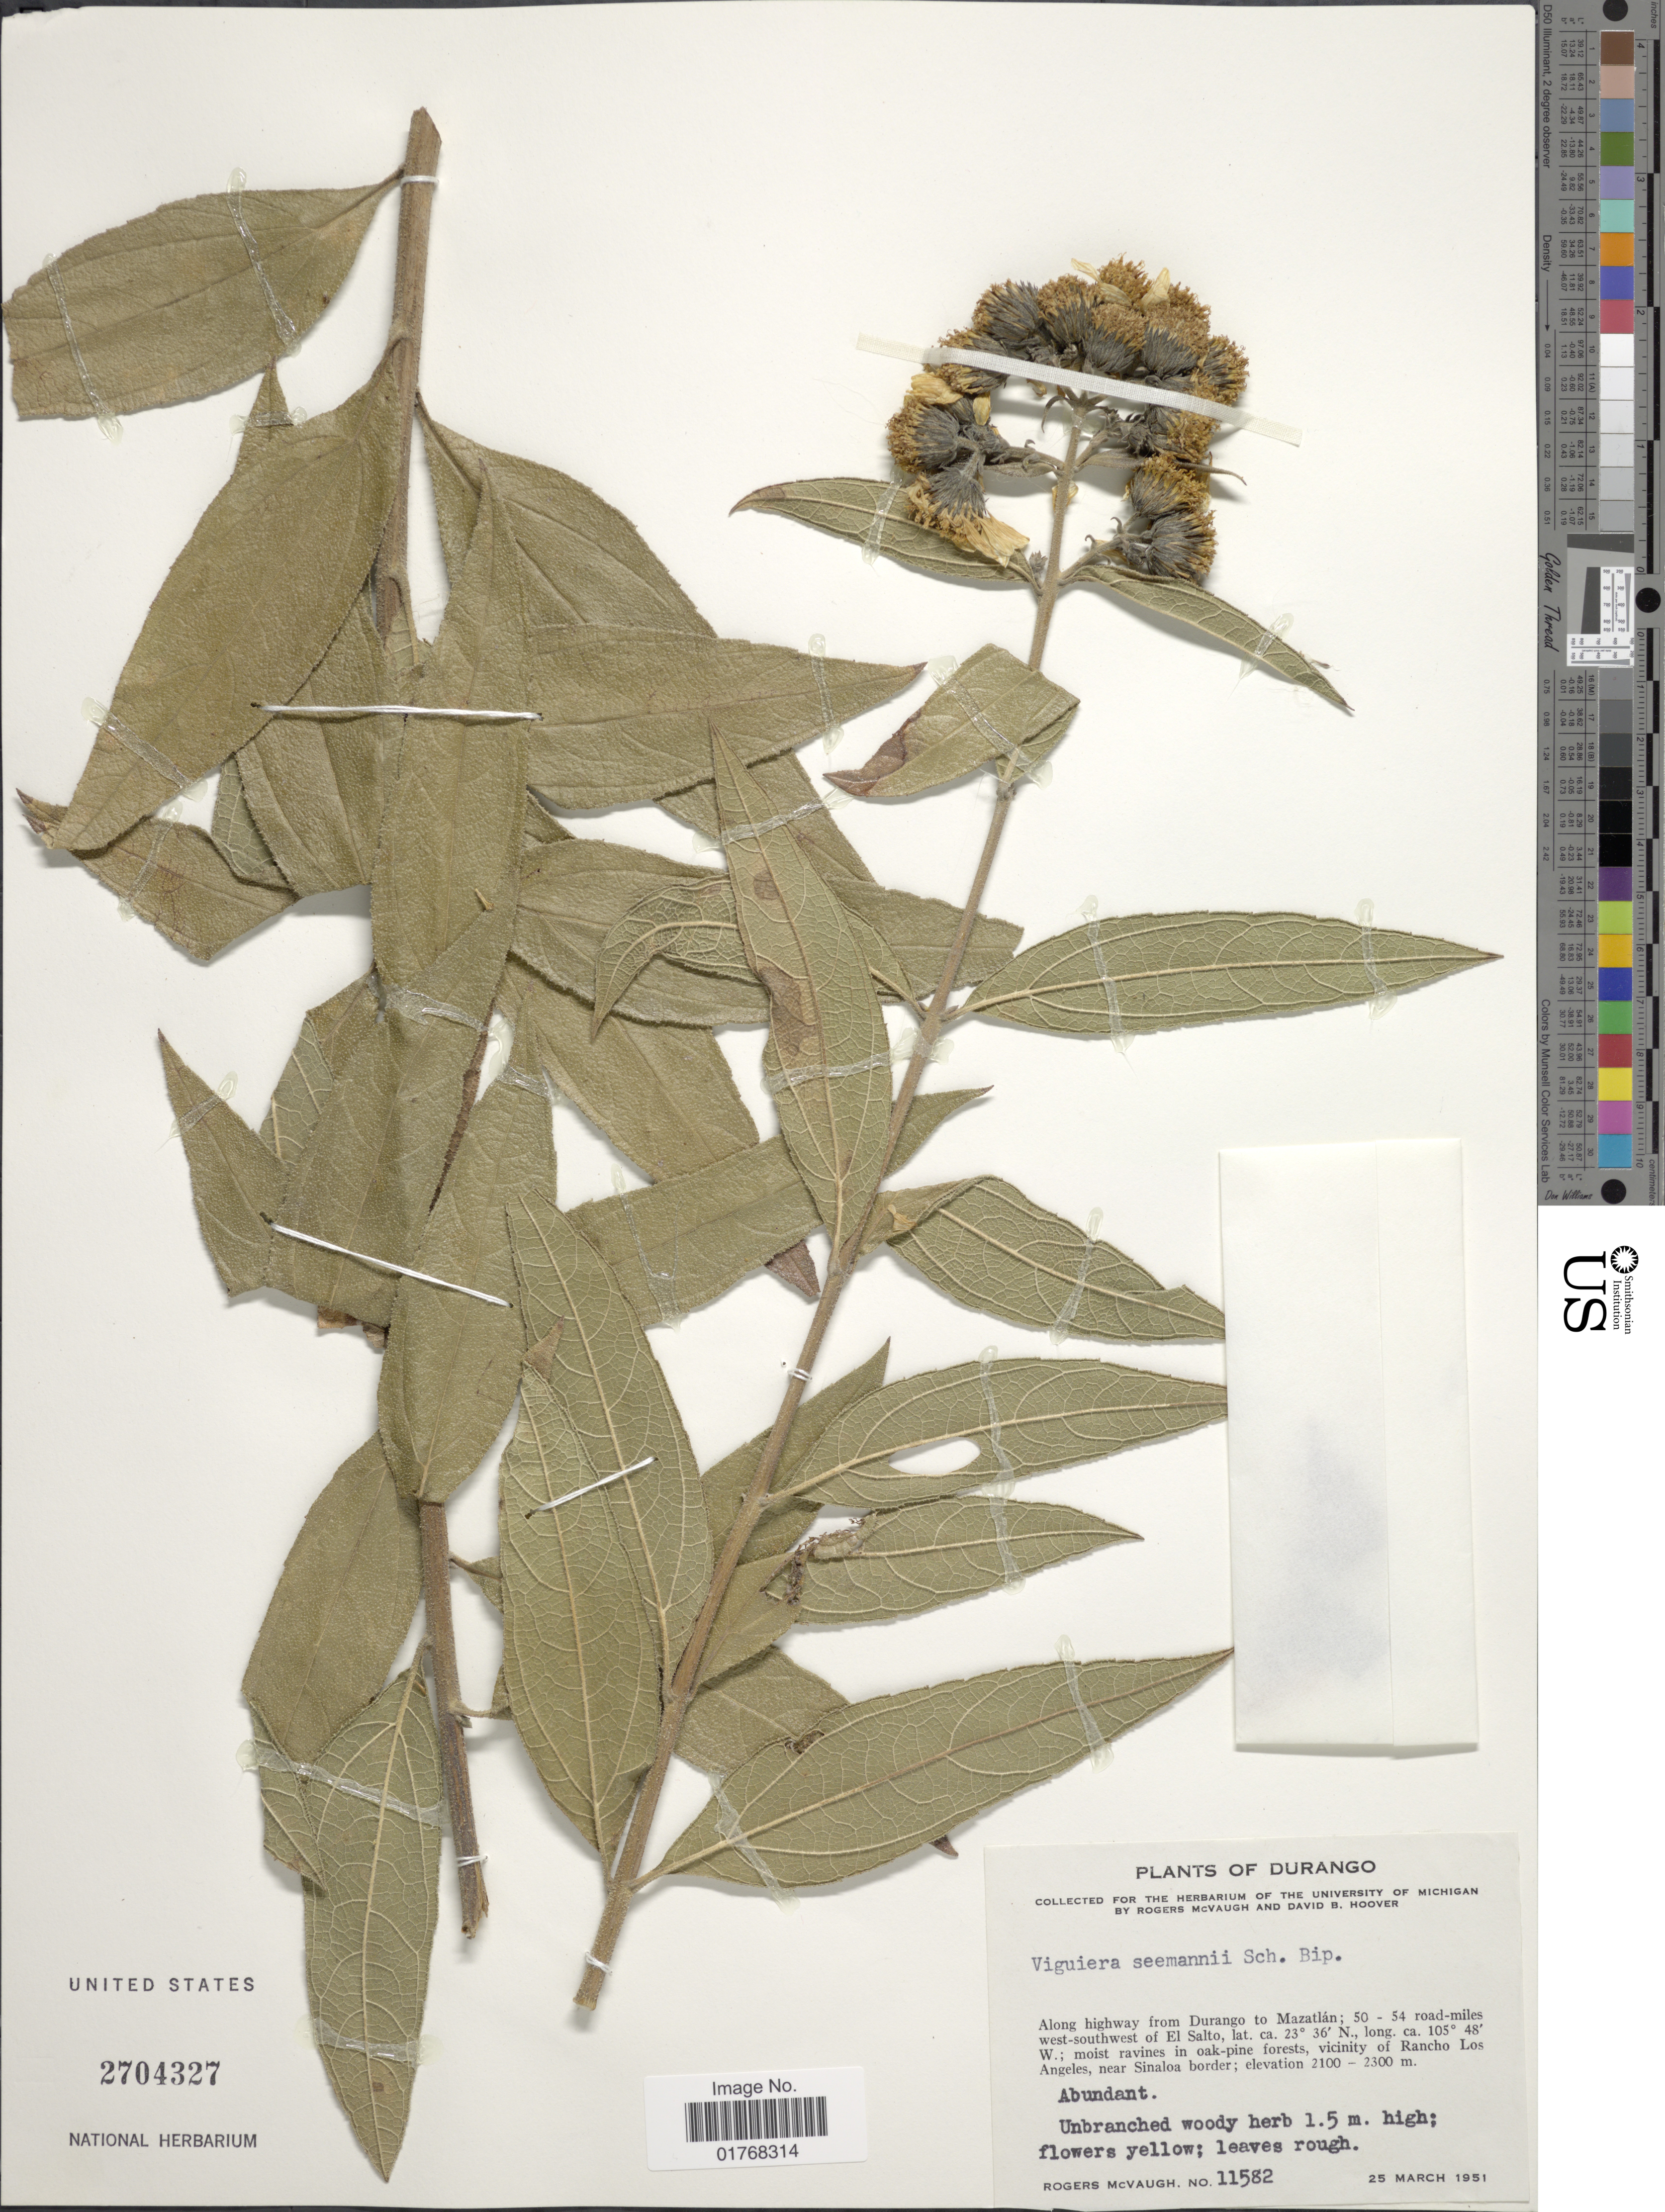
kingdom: Plantae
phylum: Tracheophyta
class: Magnoliopsida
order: Asterales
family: Asteraceae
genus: Viguiera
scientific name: Viguiera seemannii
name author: Sch. Bip.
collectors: R. McVaugh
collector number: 11582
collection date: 1951-03-25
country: Mexico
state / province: Durango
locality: Along highway from Durango to Mazatlán; 50-54 road miles west-southwest of El Salto; moist ravines in oak-pine forests, vicinity of Rancho Los Angeles, near Sinaloa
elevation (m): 2100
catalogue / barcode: US 2704327